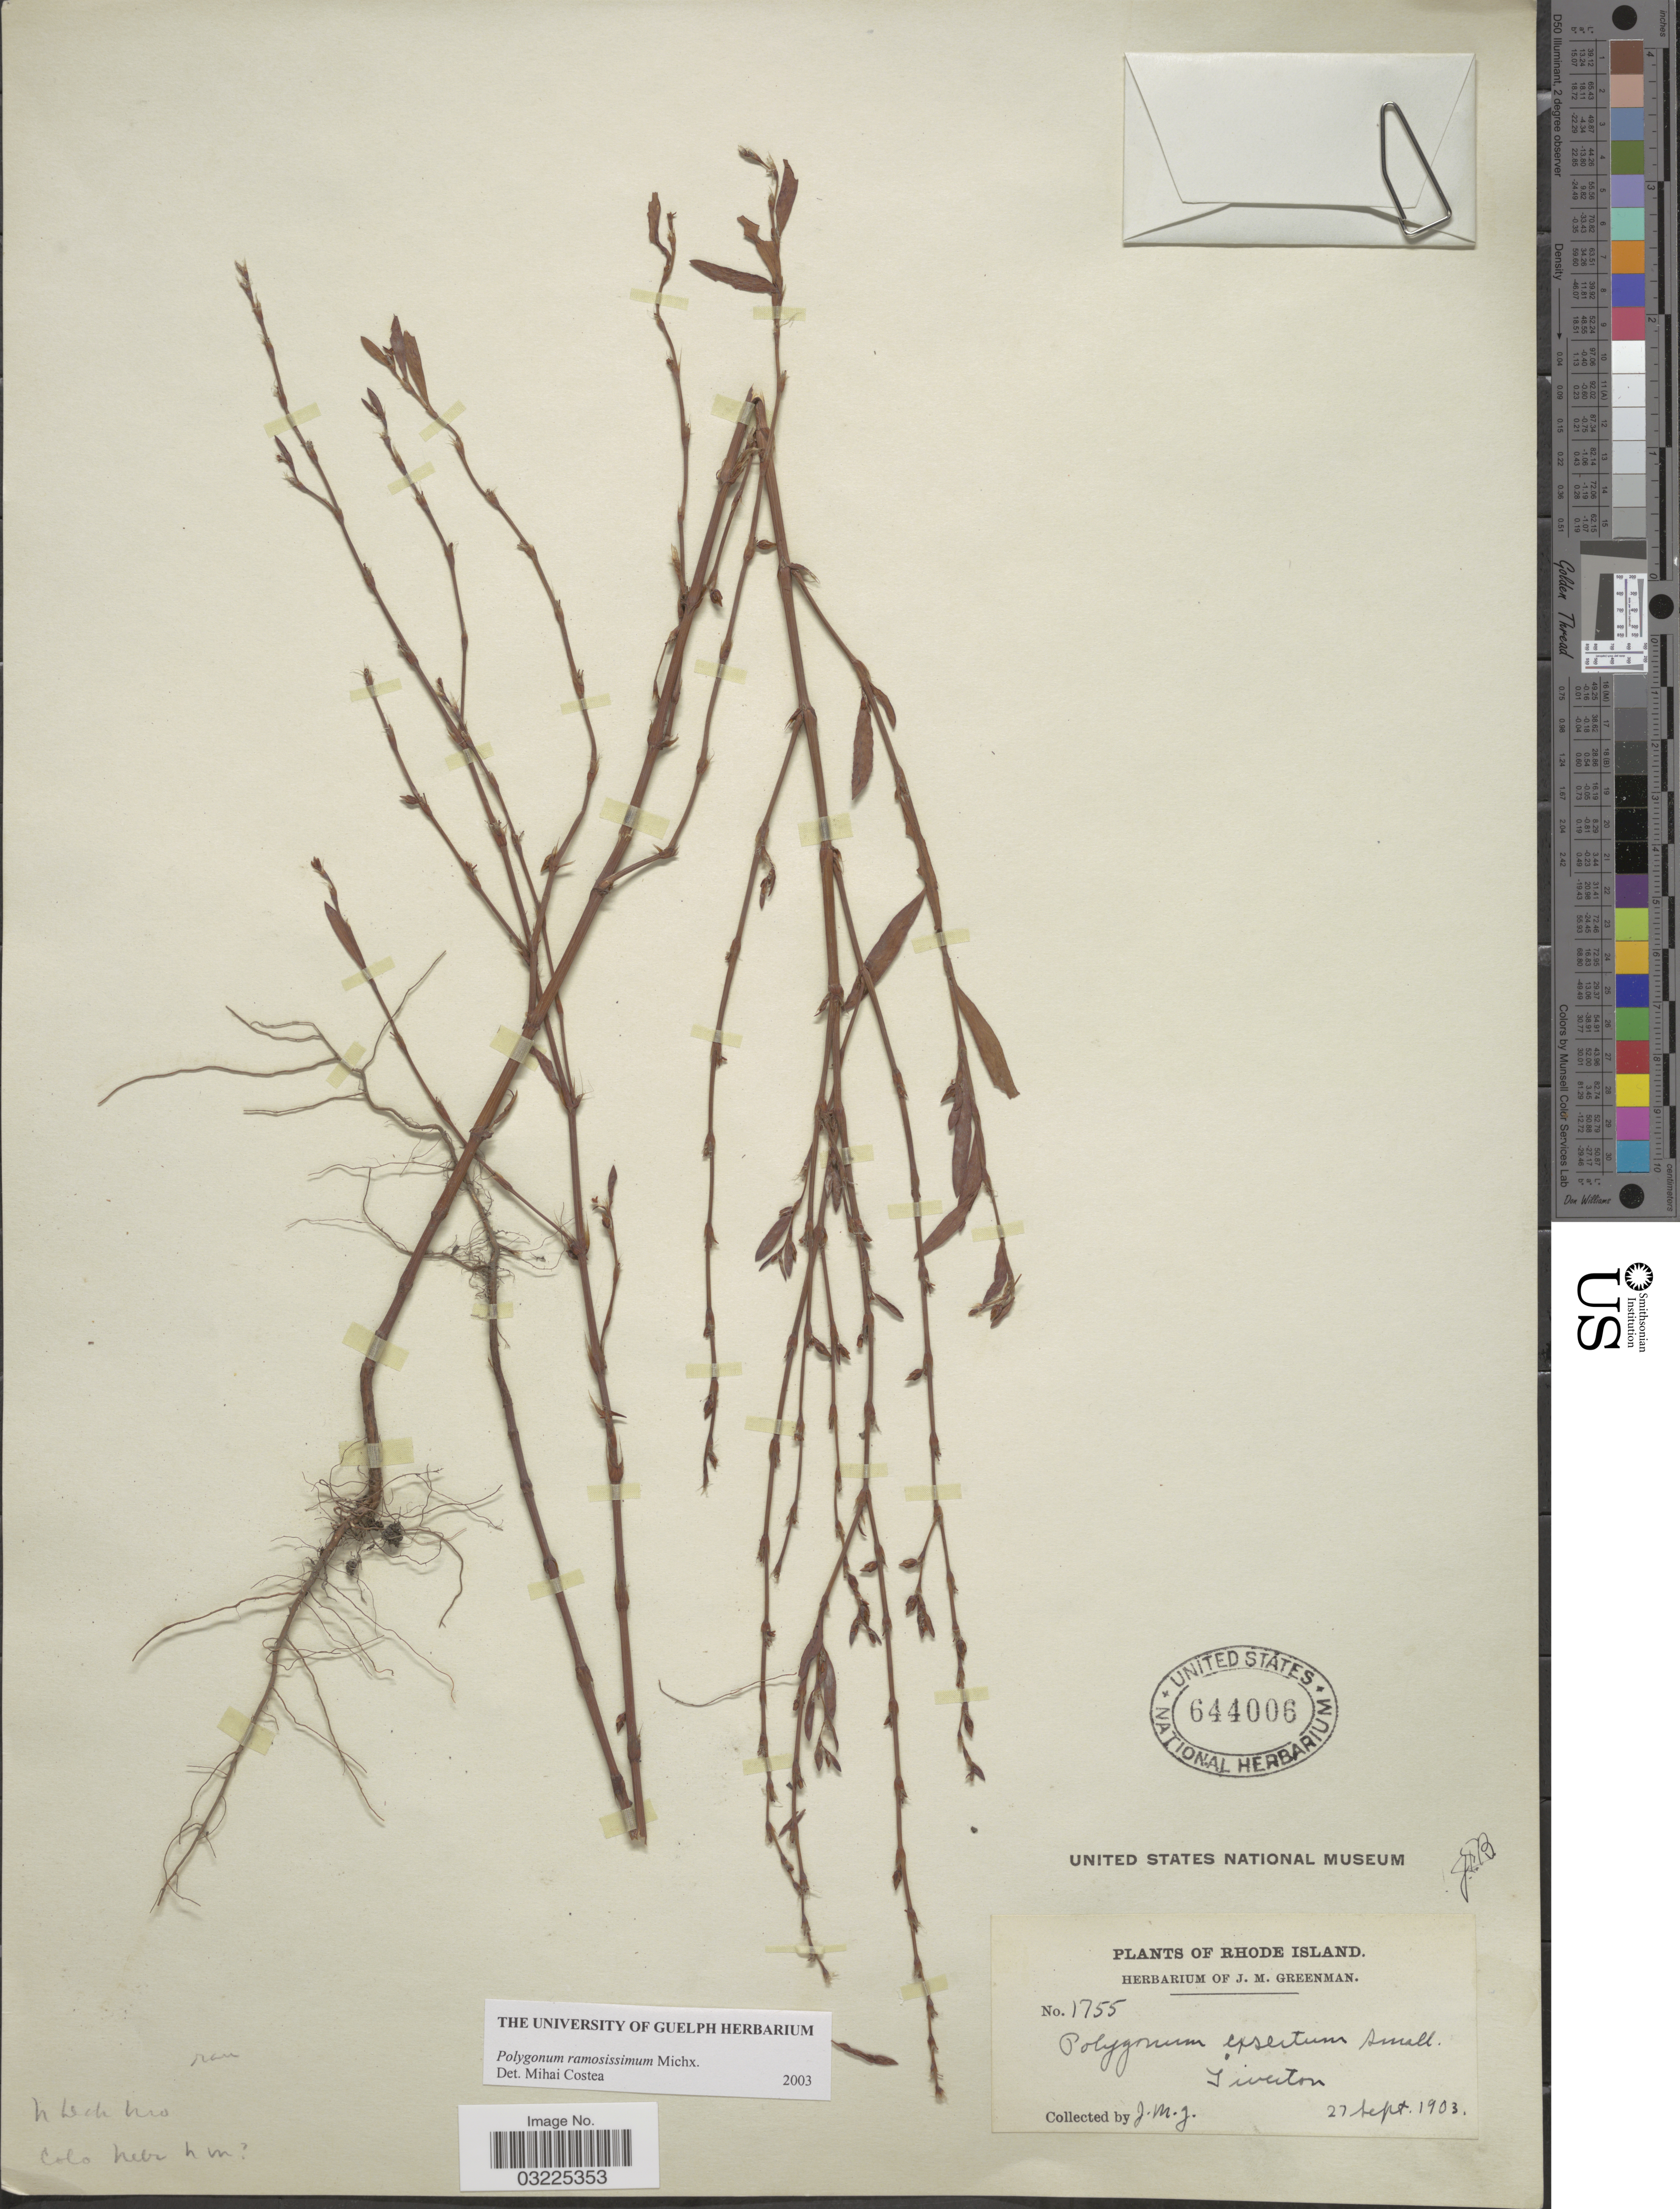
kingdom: Plantae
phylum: Tracheophyta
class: Magnoliopsida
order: Caryophyllales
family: Polygonaceae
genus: Polygonum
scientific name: Polygonum ramosissimum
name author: Michx.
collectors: J. M. Greenman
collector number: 1755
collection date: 1903-09-27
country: United States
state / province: Rhode Island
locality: Tiverton.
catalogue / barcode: US 644006